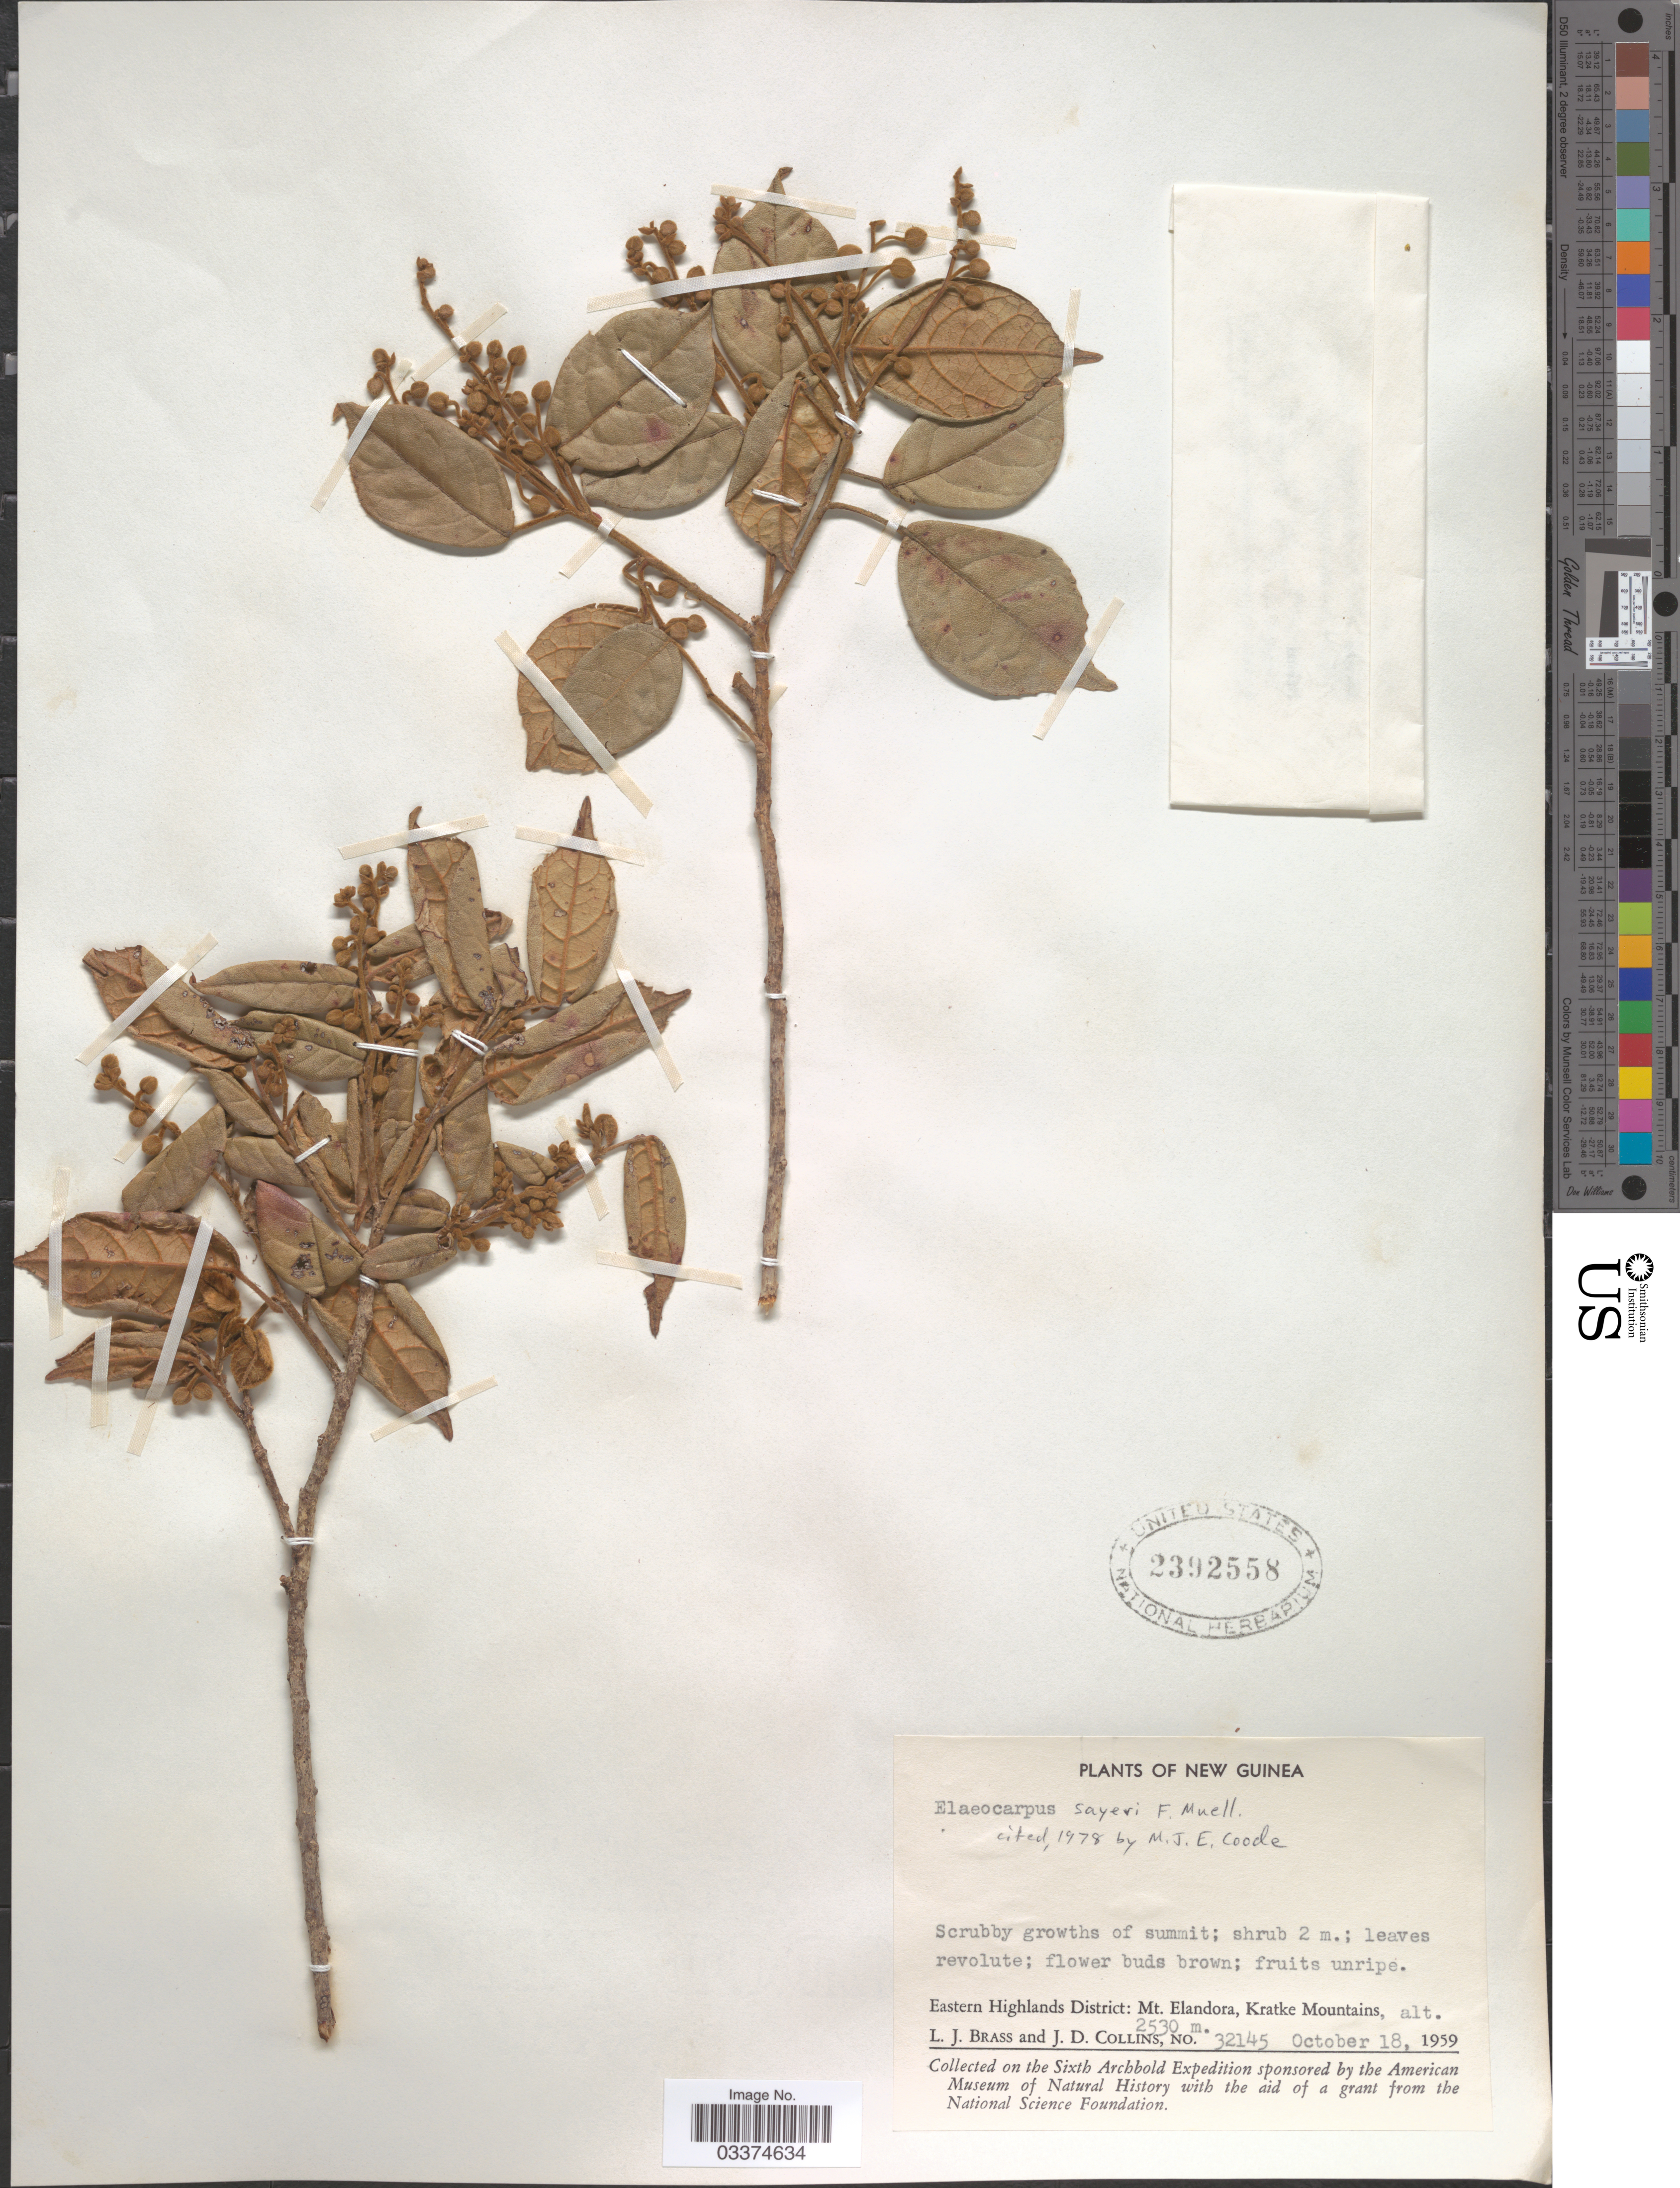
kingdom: Plantae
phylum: Tracheophyta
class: Magnoliopsida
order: Oxalidales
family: Elaeocarpaceae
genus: Elaeocarpus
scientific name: Elaeocarpus sayeri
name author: F. Muell.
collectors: L. J. Brass & J. Collins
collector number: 32145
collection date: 1959-10-18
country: Papua New Guinea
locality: New Guinea, Eastern Highlands District: Mt. Elandora, Kratke Mountains.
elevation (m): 2530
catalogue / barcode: US 2392558